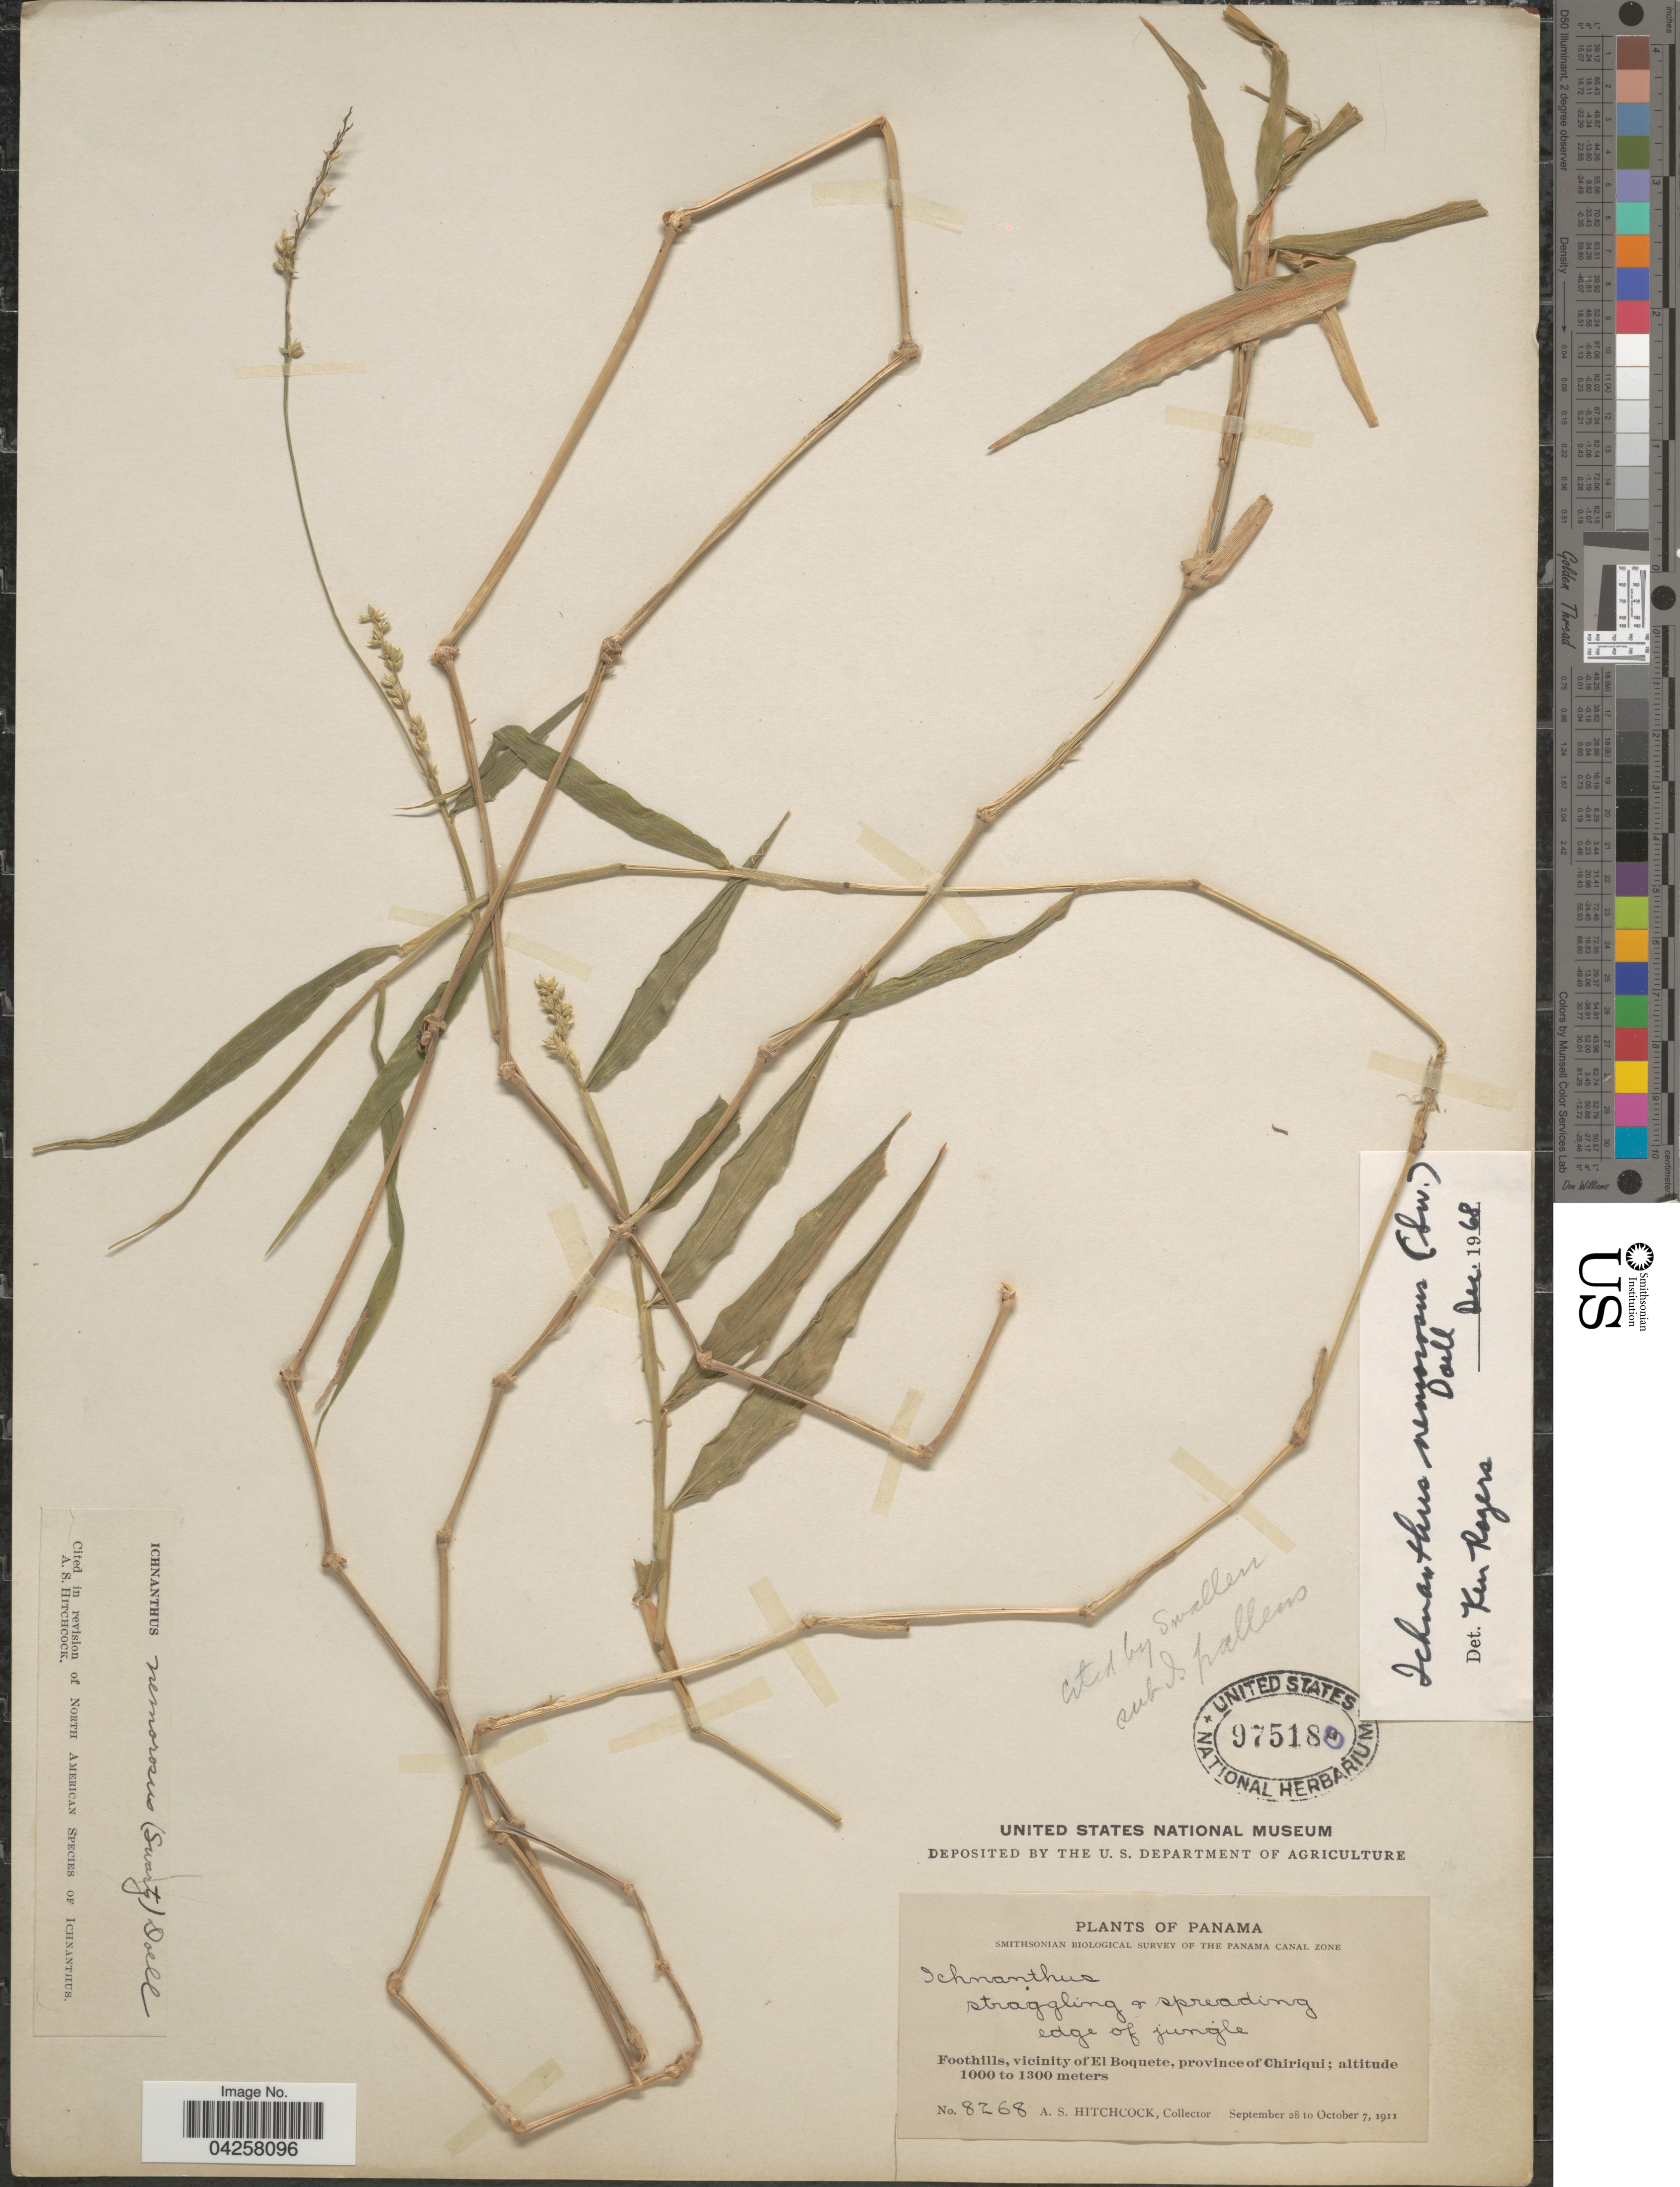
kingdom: Plantae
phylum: Tracheophyta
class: Liliopsida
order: Poales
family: Poaceae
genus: Hildaea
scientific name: Hildaea nemorosa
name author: (Sw.) C. Silva & R.P. Oliveira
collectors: A. S. Hitchcock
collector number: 8268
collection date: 1911-09-28/1911-10-07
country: Panama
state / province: Chiriqui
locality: Smithsonian Biological Survey of the Panama Canal Zone. Foothills, vicinity of El Boquete.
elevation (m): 1000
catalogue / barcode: US 975180